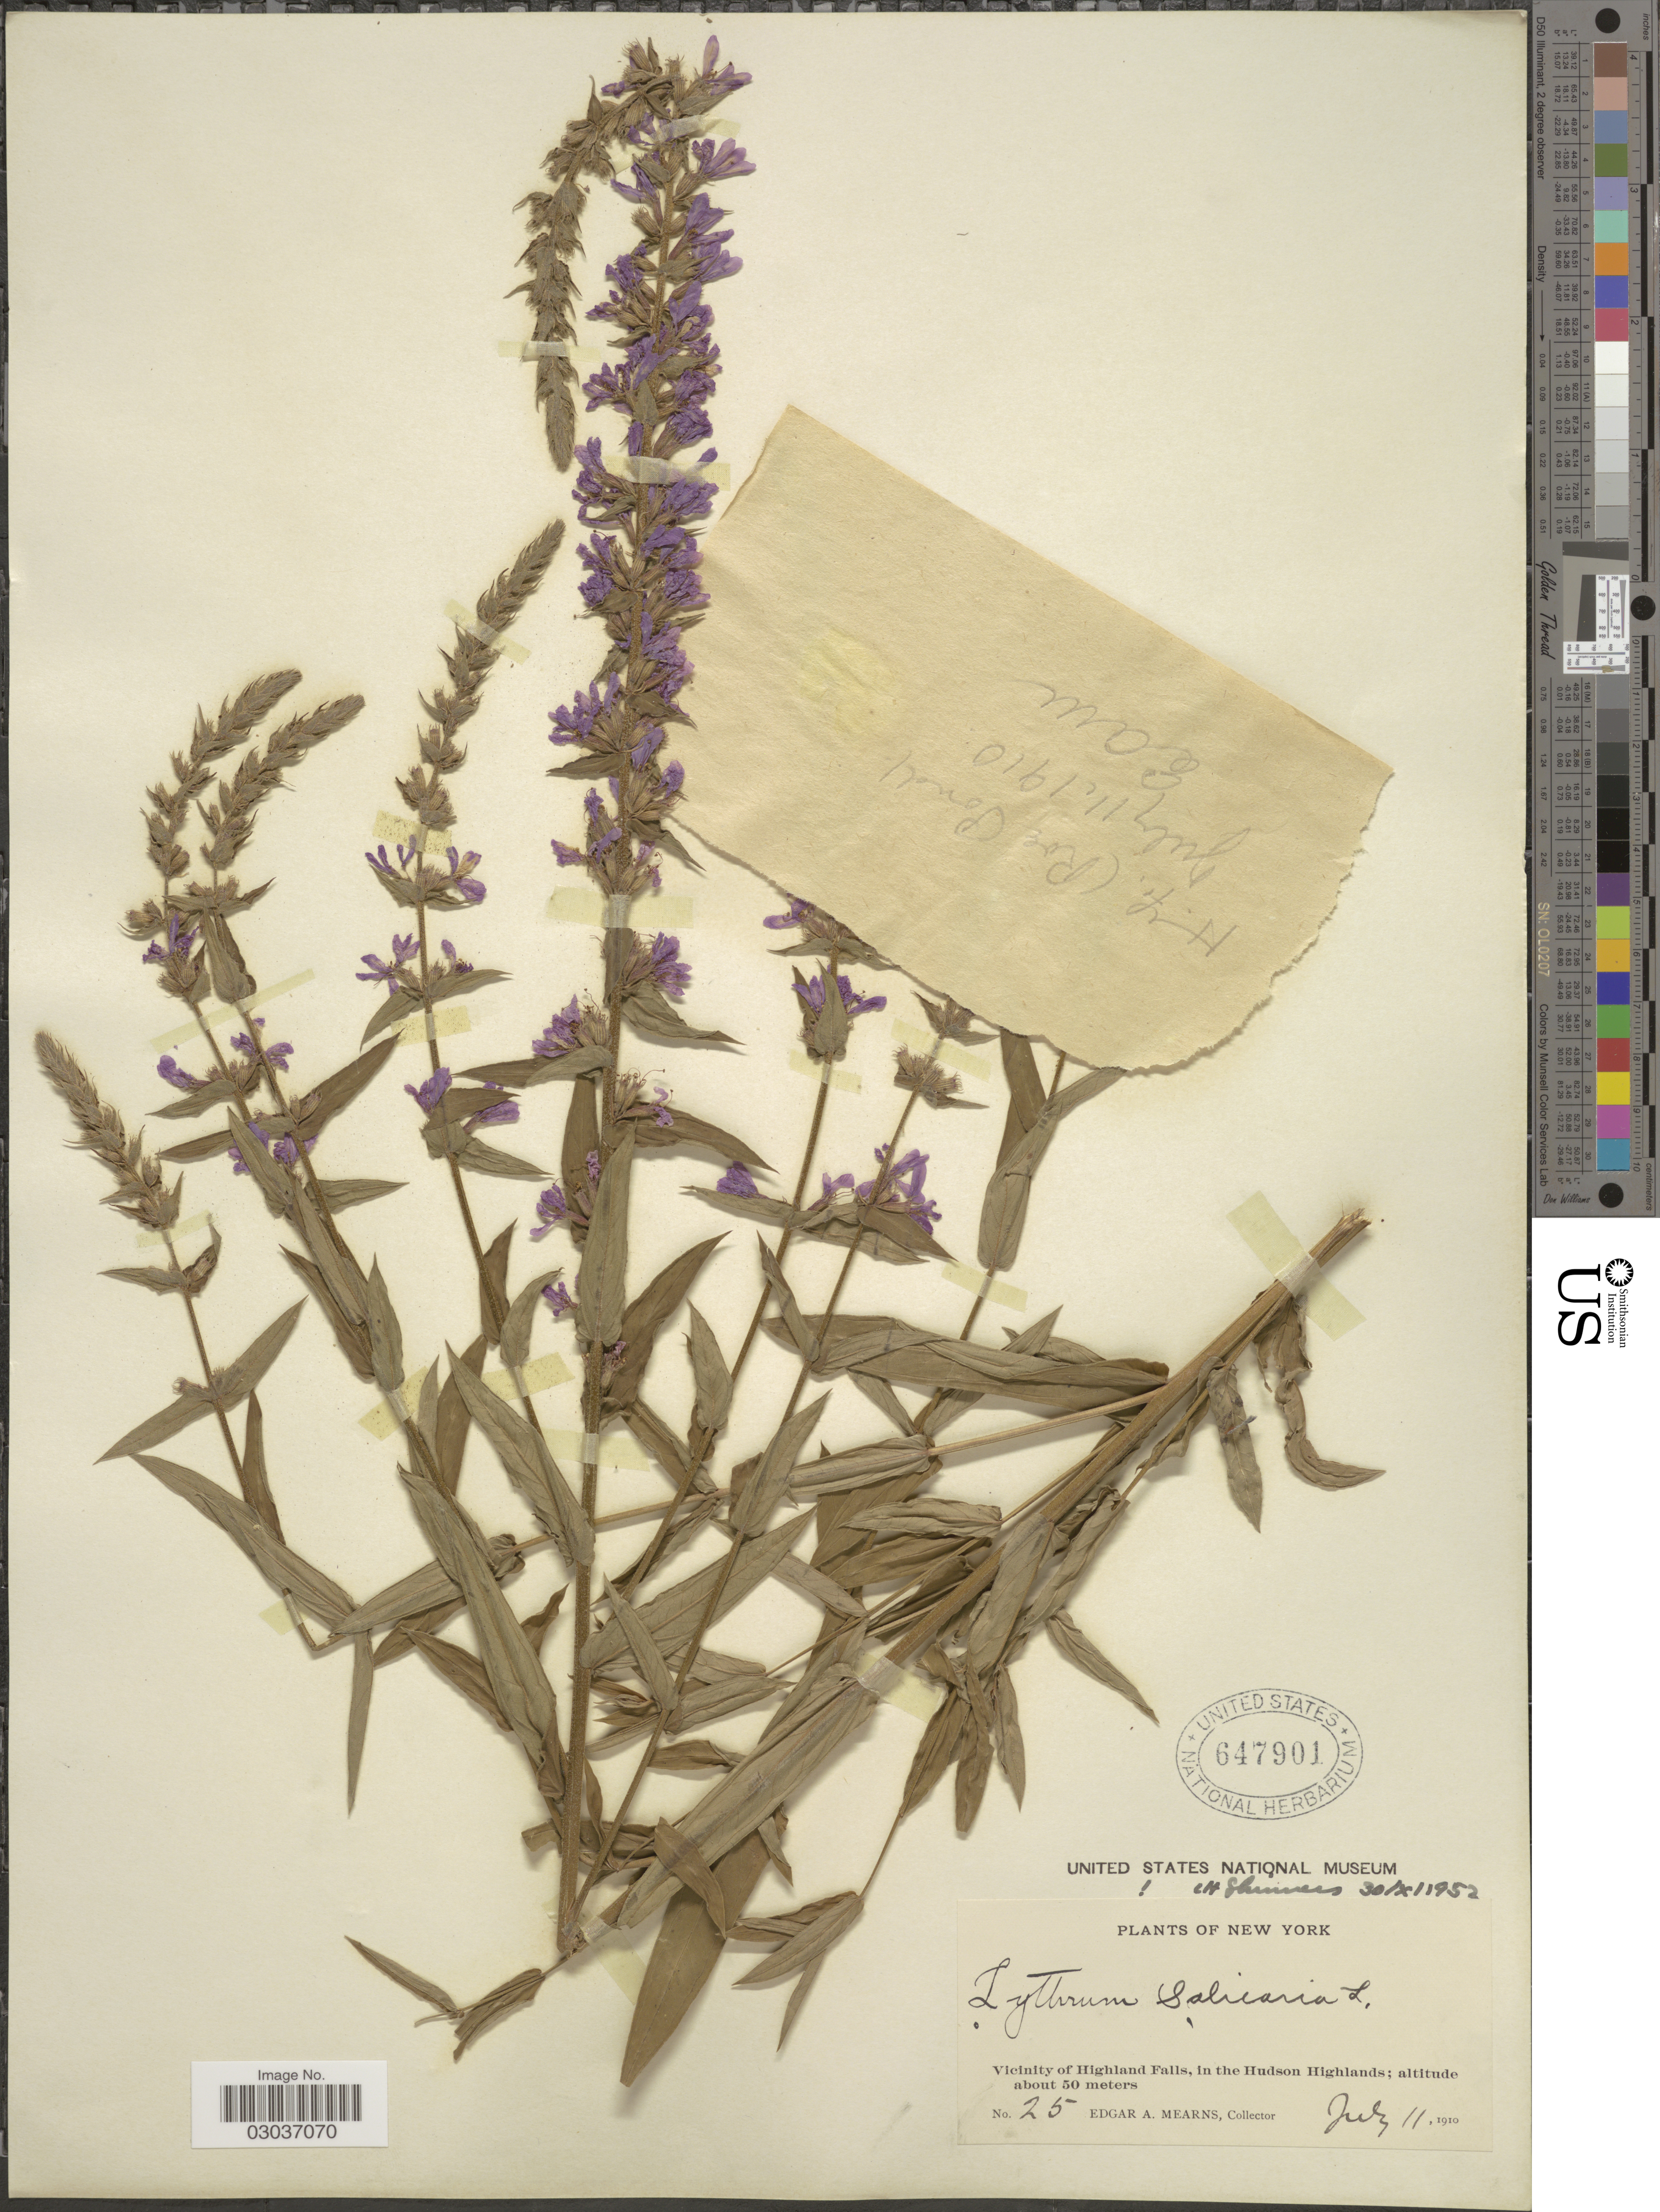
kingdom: Plantae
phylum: Tracheophyta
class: Magnoliopsida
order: Myrtales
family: Lythraceae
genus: Lythrum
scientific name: Lythrum salicaria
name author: L.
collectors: E. A. Mearns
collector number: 25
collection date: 1910-07-11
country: United States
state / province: New York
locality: Vicinity of Highland Falls, in the Hudson Highlands.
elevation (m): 50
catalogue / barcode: US 647901